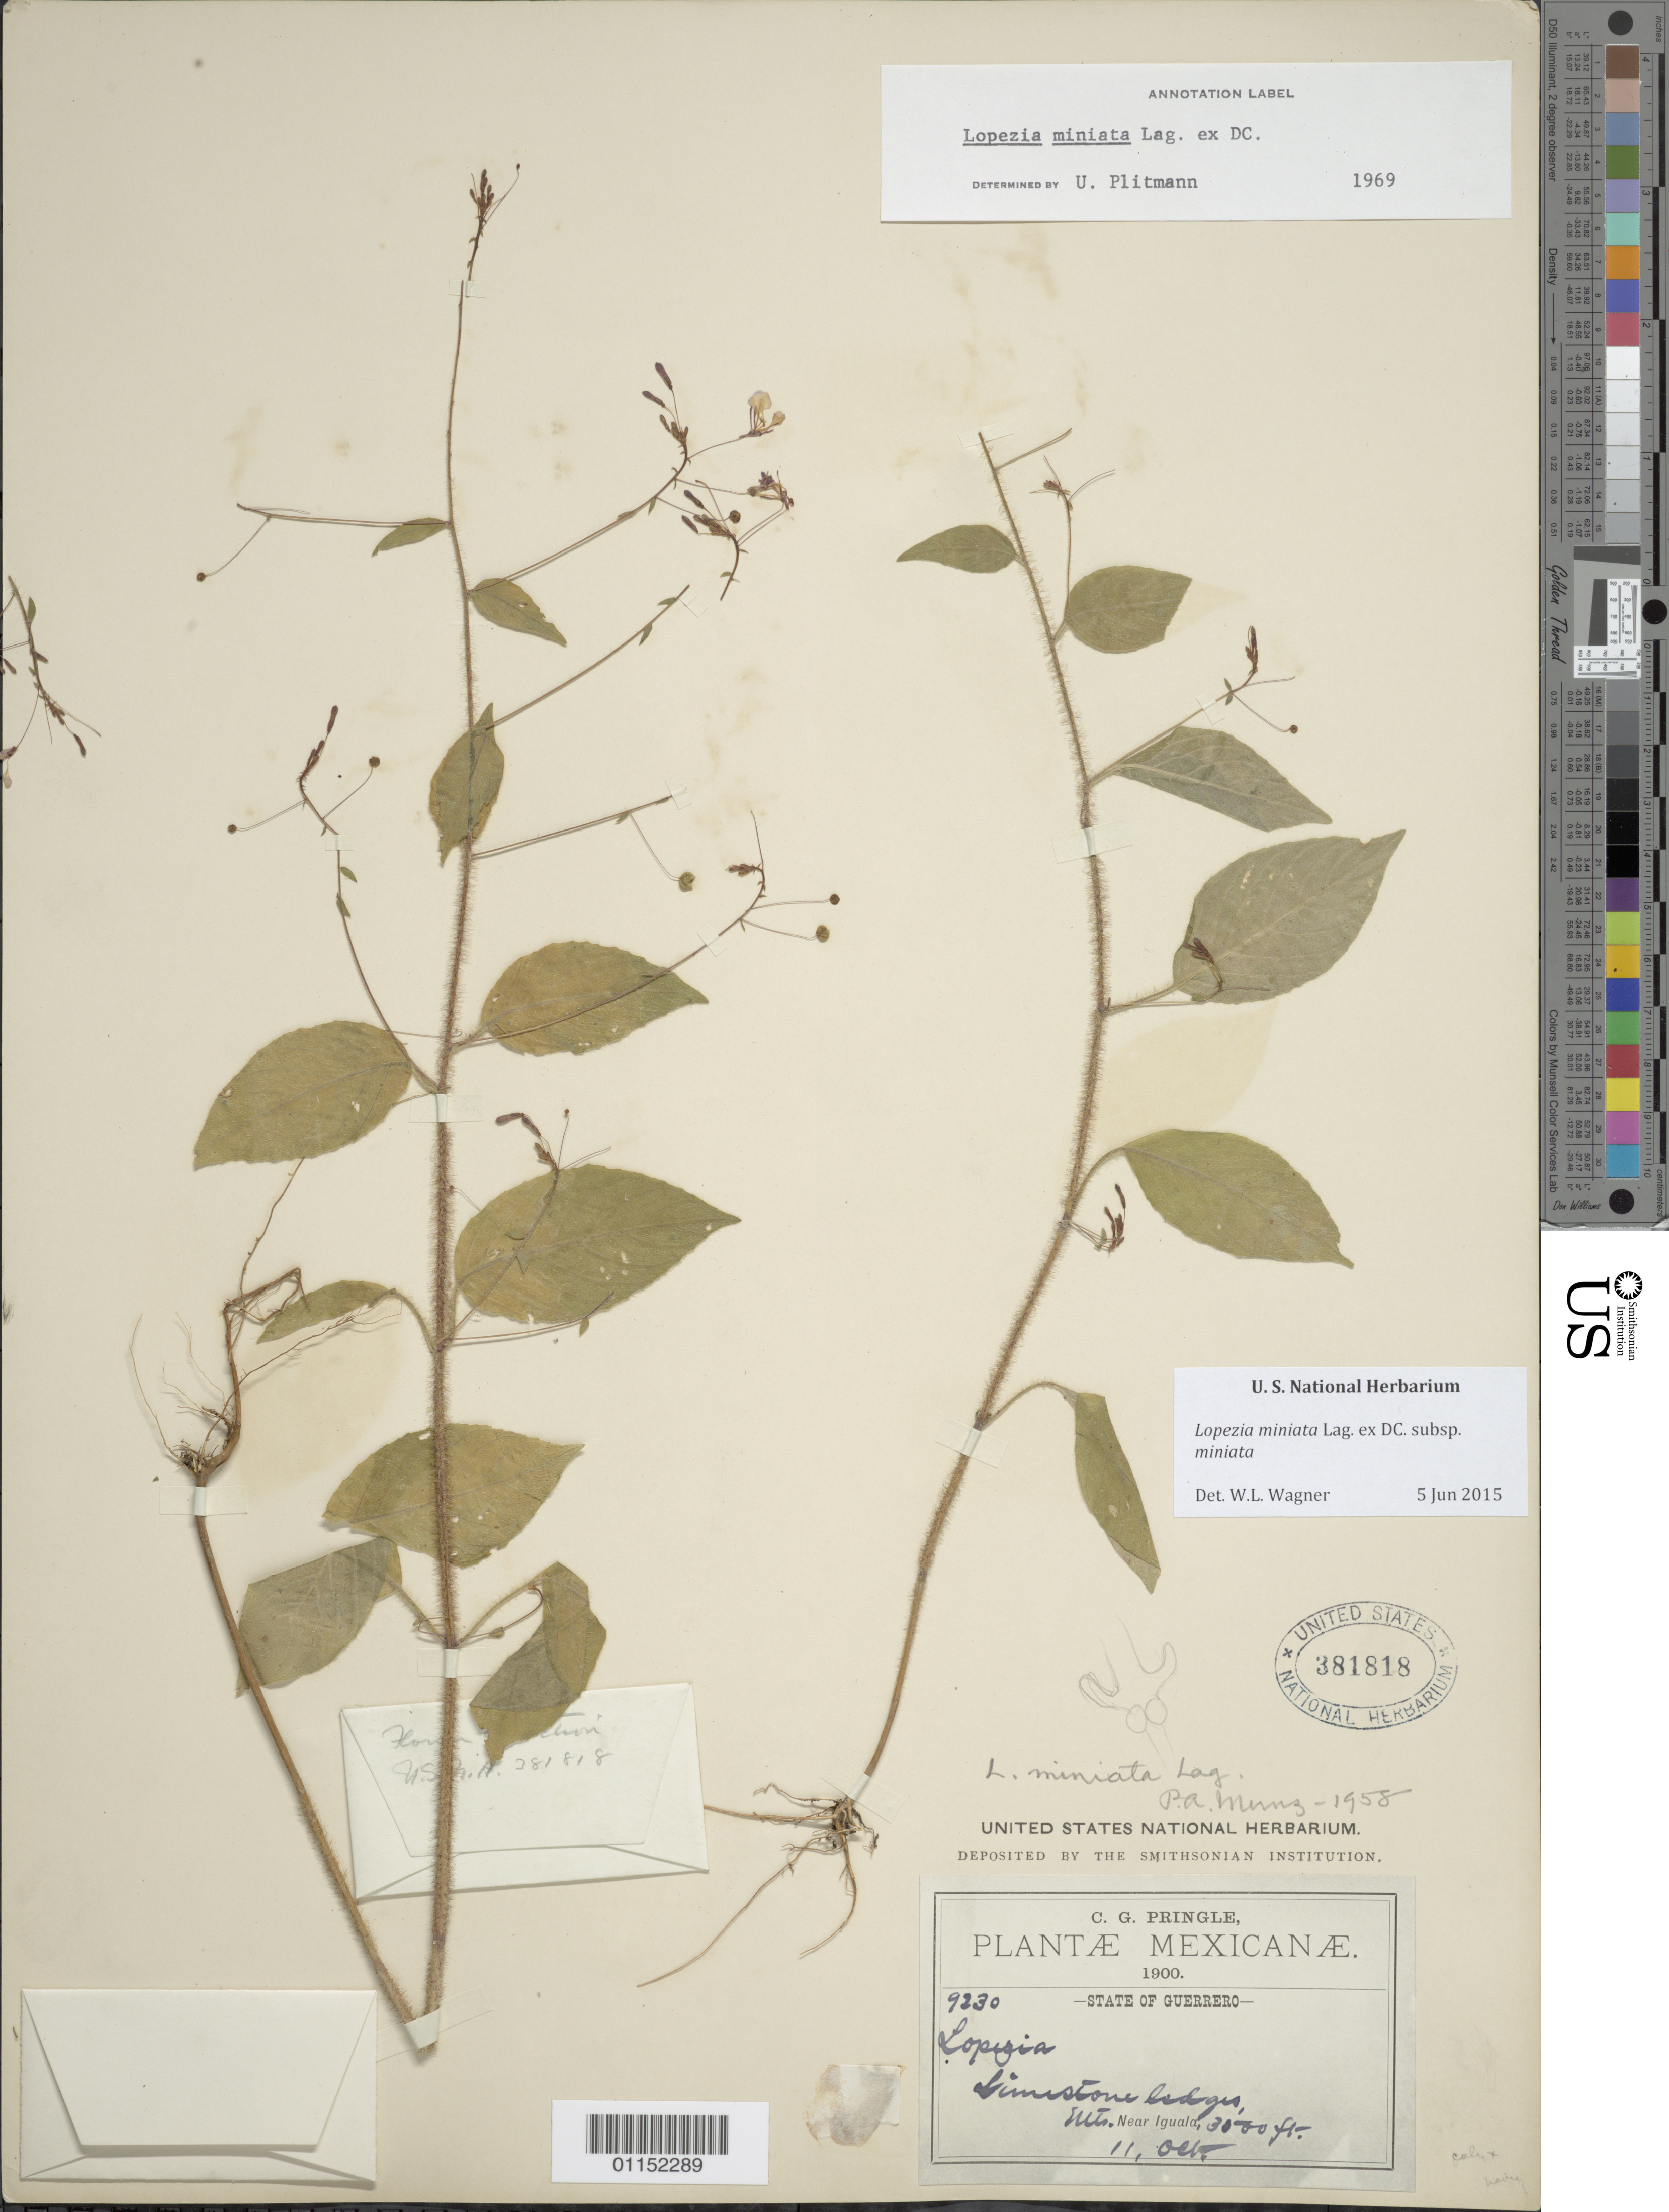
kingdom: Plantae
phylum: Tracheophyta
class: Magnoliopsida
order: Myrtales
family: Onagraceae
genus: Lopezia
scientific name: Lopezia miniata subsp. miniata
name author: Lag. ex DC.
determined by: Wagner, W. L., (BOT), Smithsonian Institution - National Museum of Natural History (UNITED STATES)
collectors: C. G. Pringle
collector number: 9230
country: Mexico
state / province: Guerrero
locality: Near Iguala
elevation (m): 1067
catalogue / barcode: US 381818